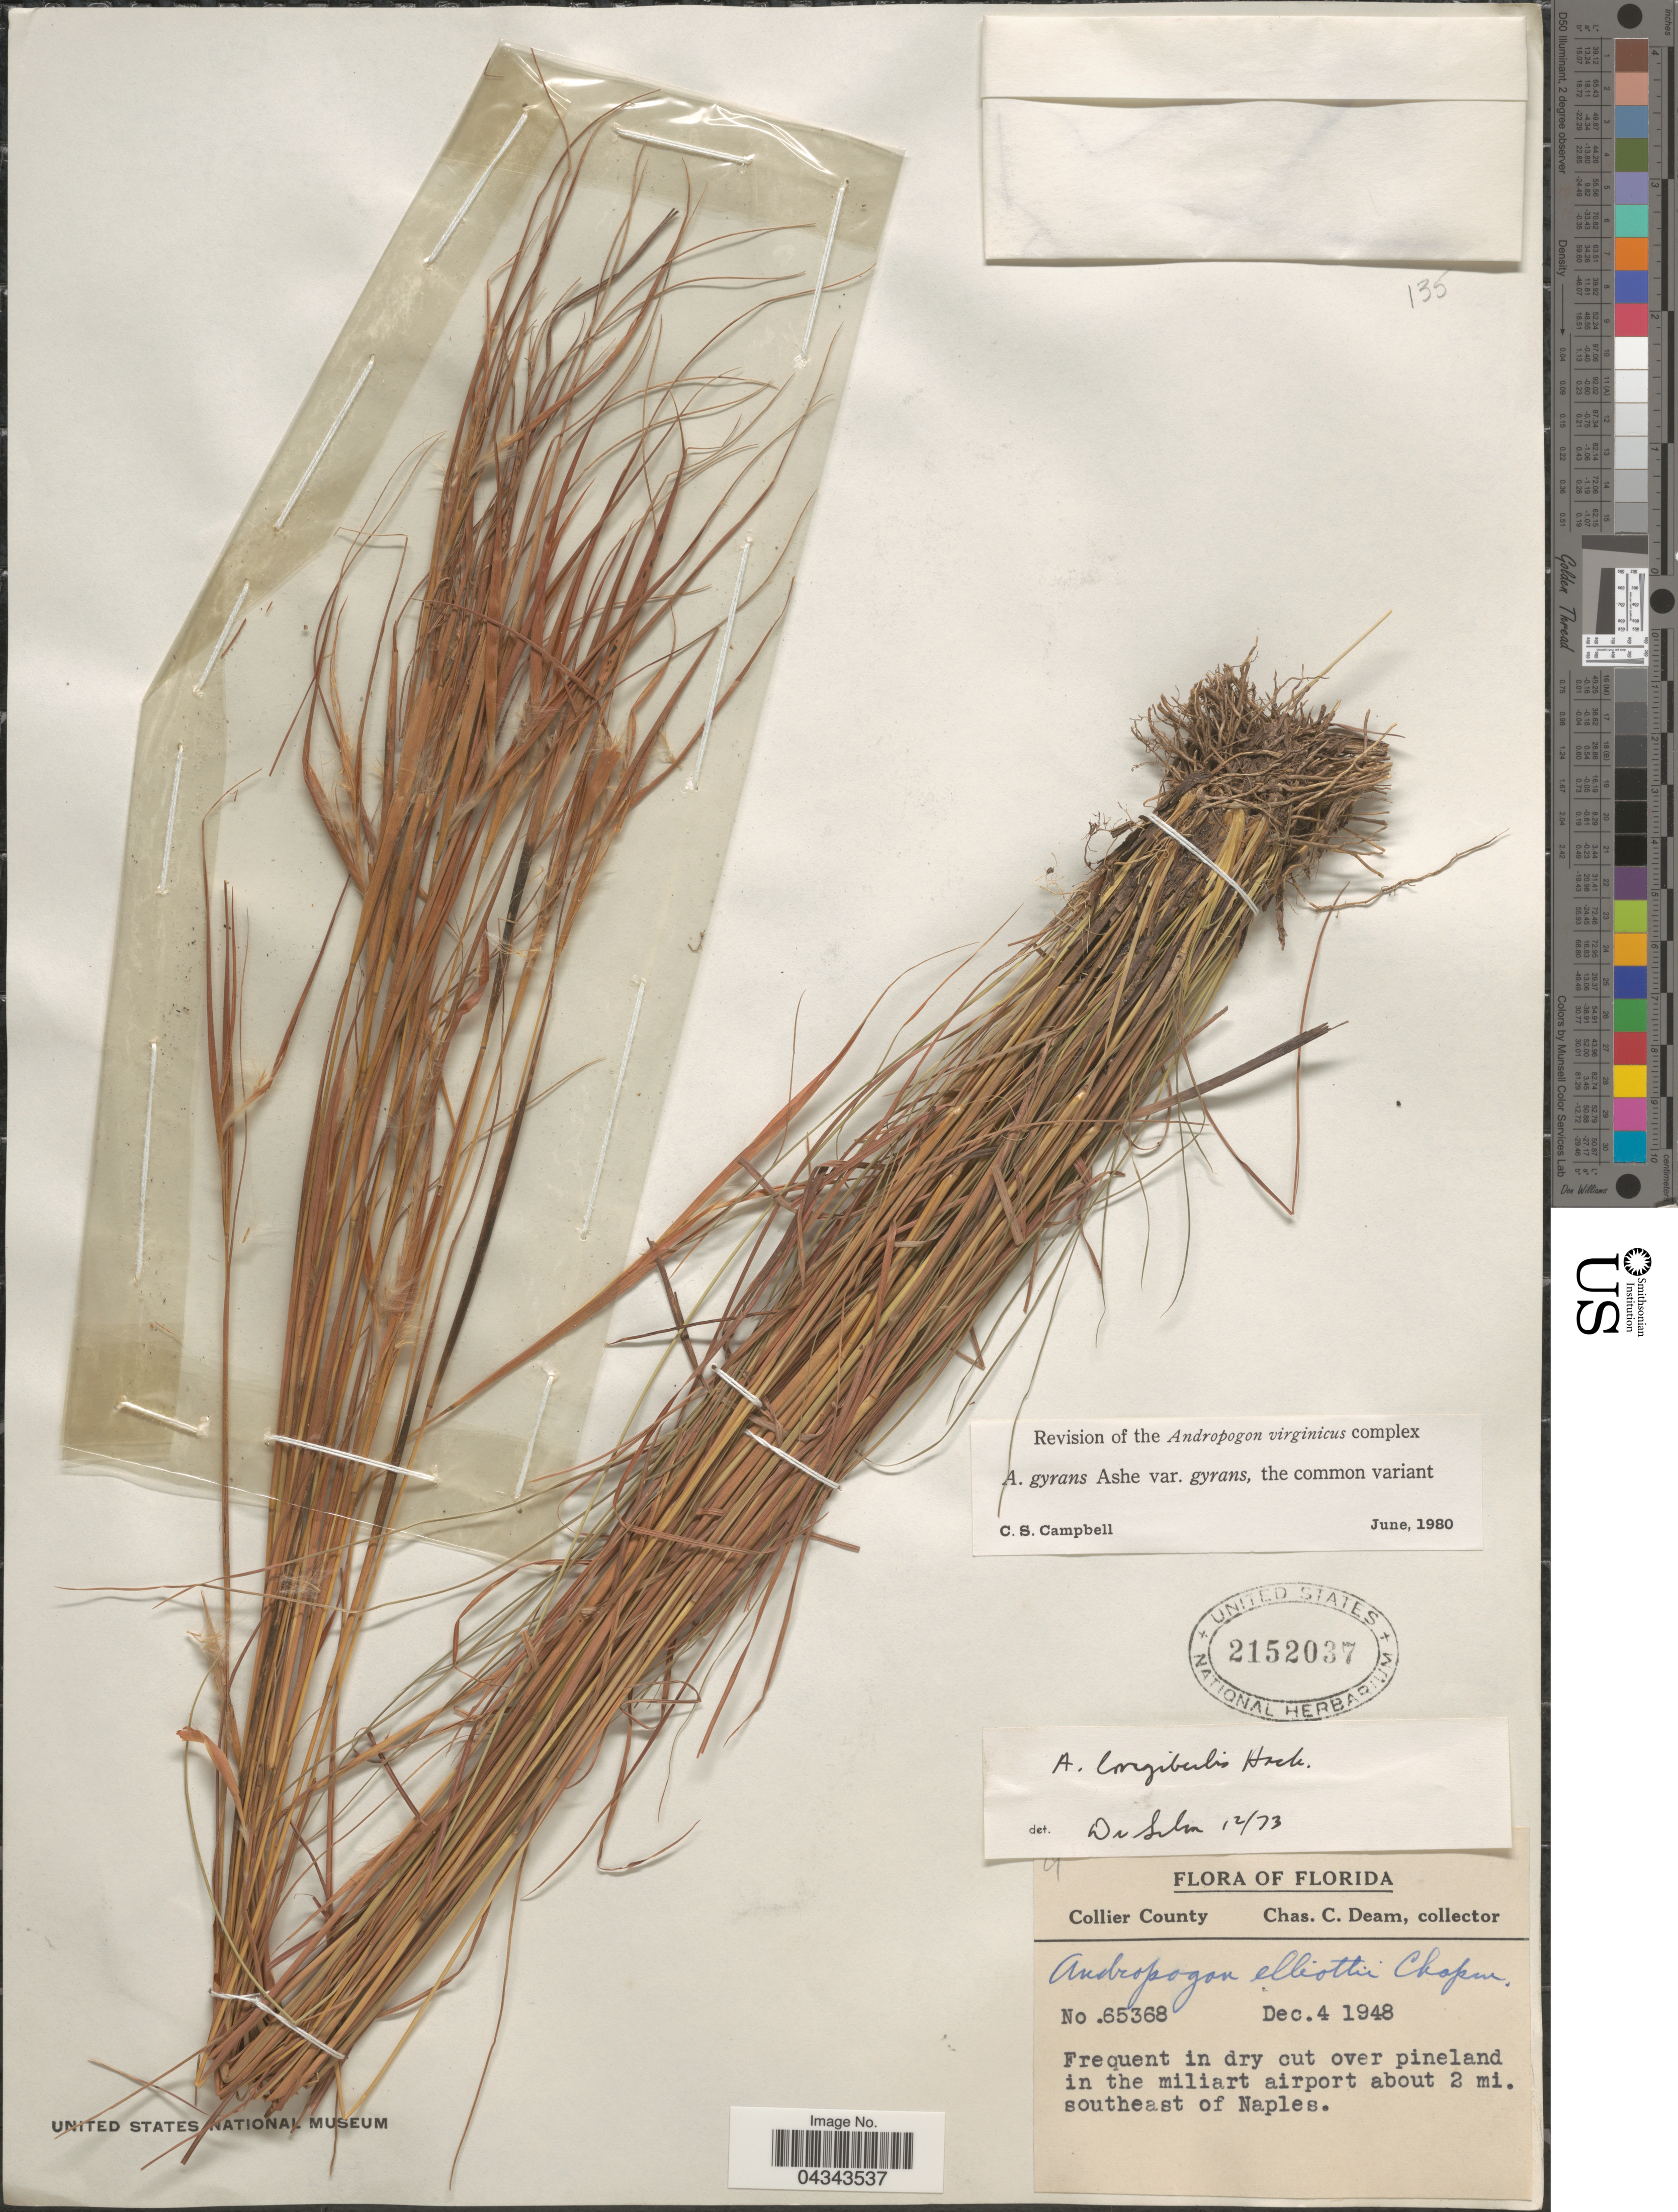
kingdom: Plantae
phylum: Tracheophyta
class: Liliopsida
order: Poales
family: Poaceae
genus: Andropogon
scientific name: Andropogon gyrans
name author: Ashe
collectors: C. C. Deam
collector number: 65368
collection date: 1948-12-04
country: United States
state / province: Florida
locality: Collier County. Frequent in dry cut over pineland in the miliart airport about 2 mi. southeast of Naples.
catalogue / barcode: US 2152037